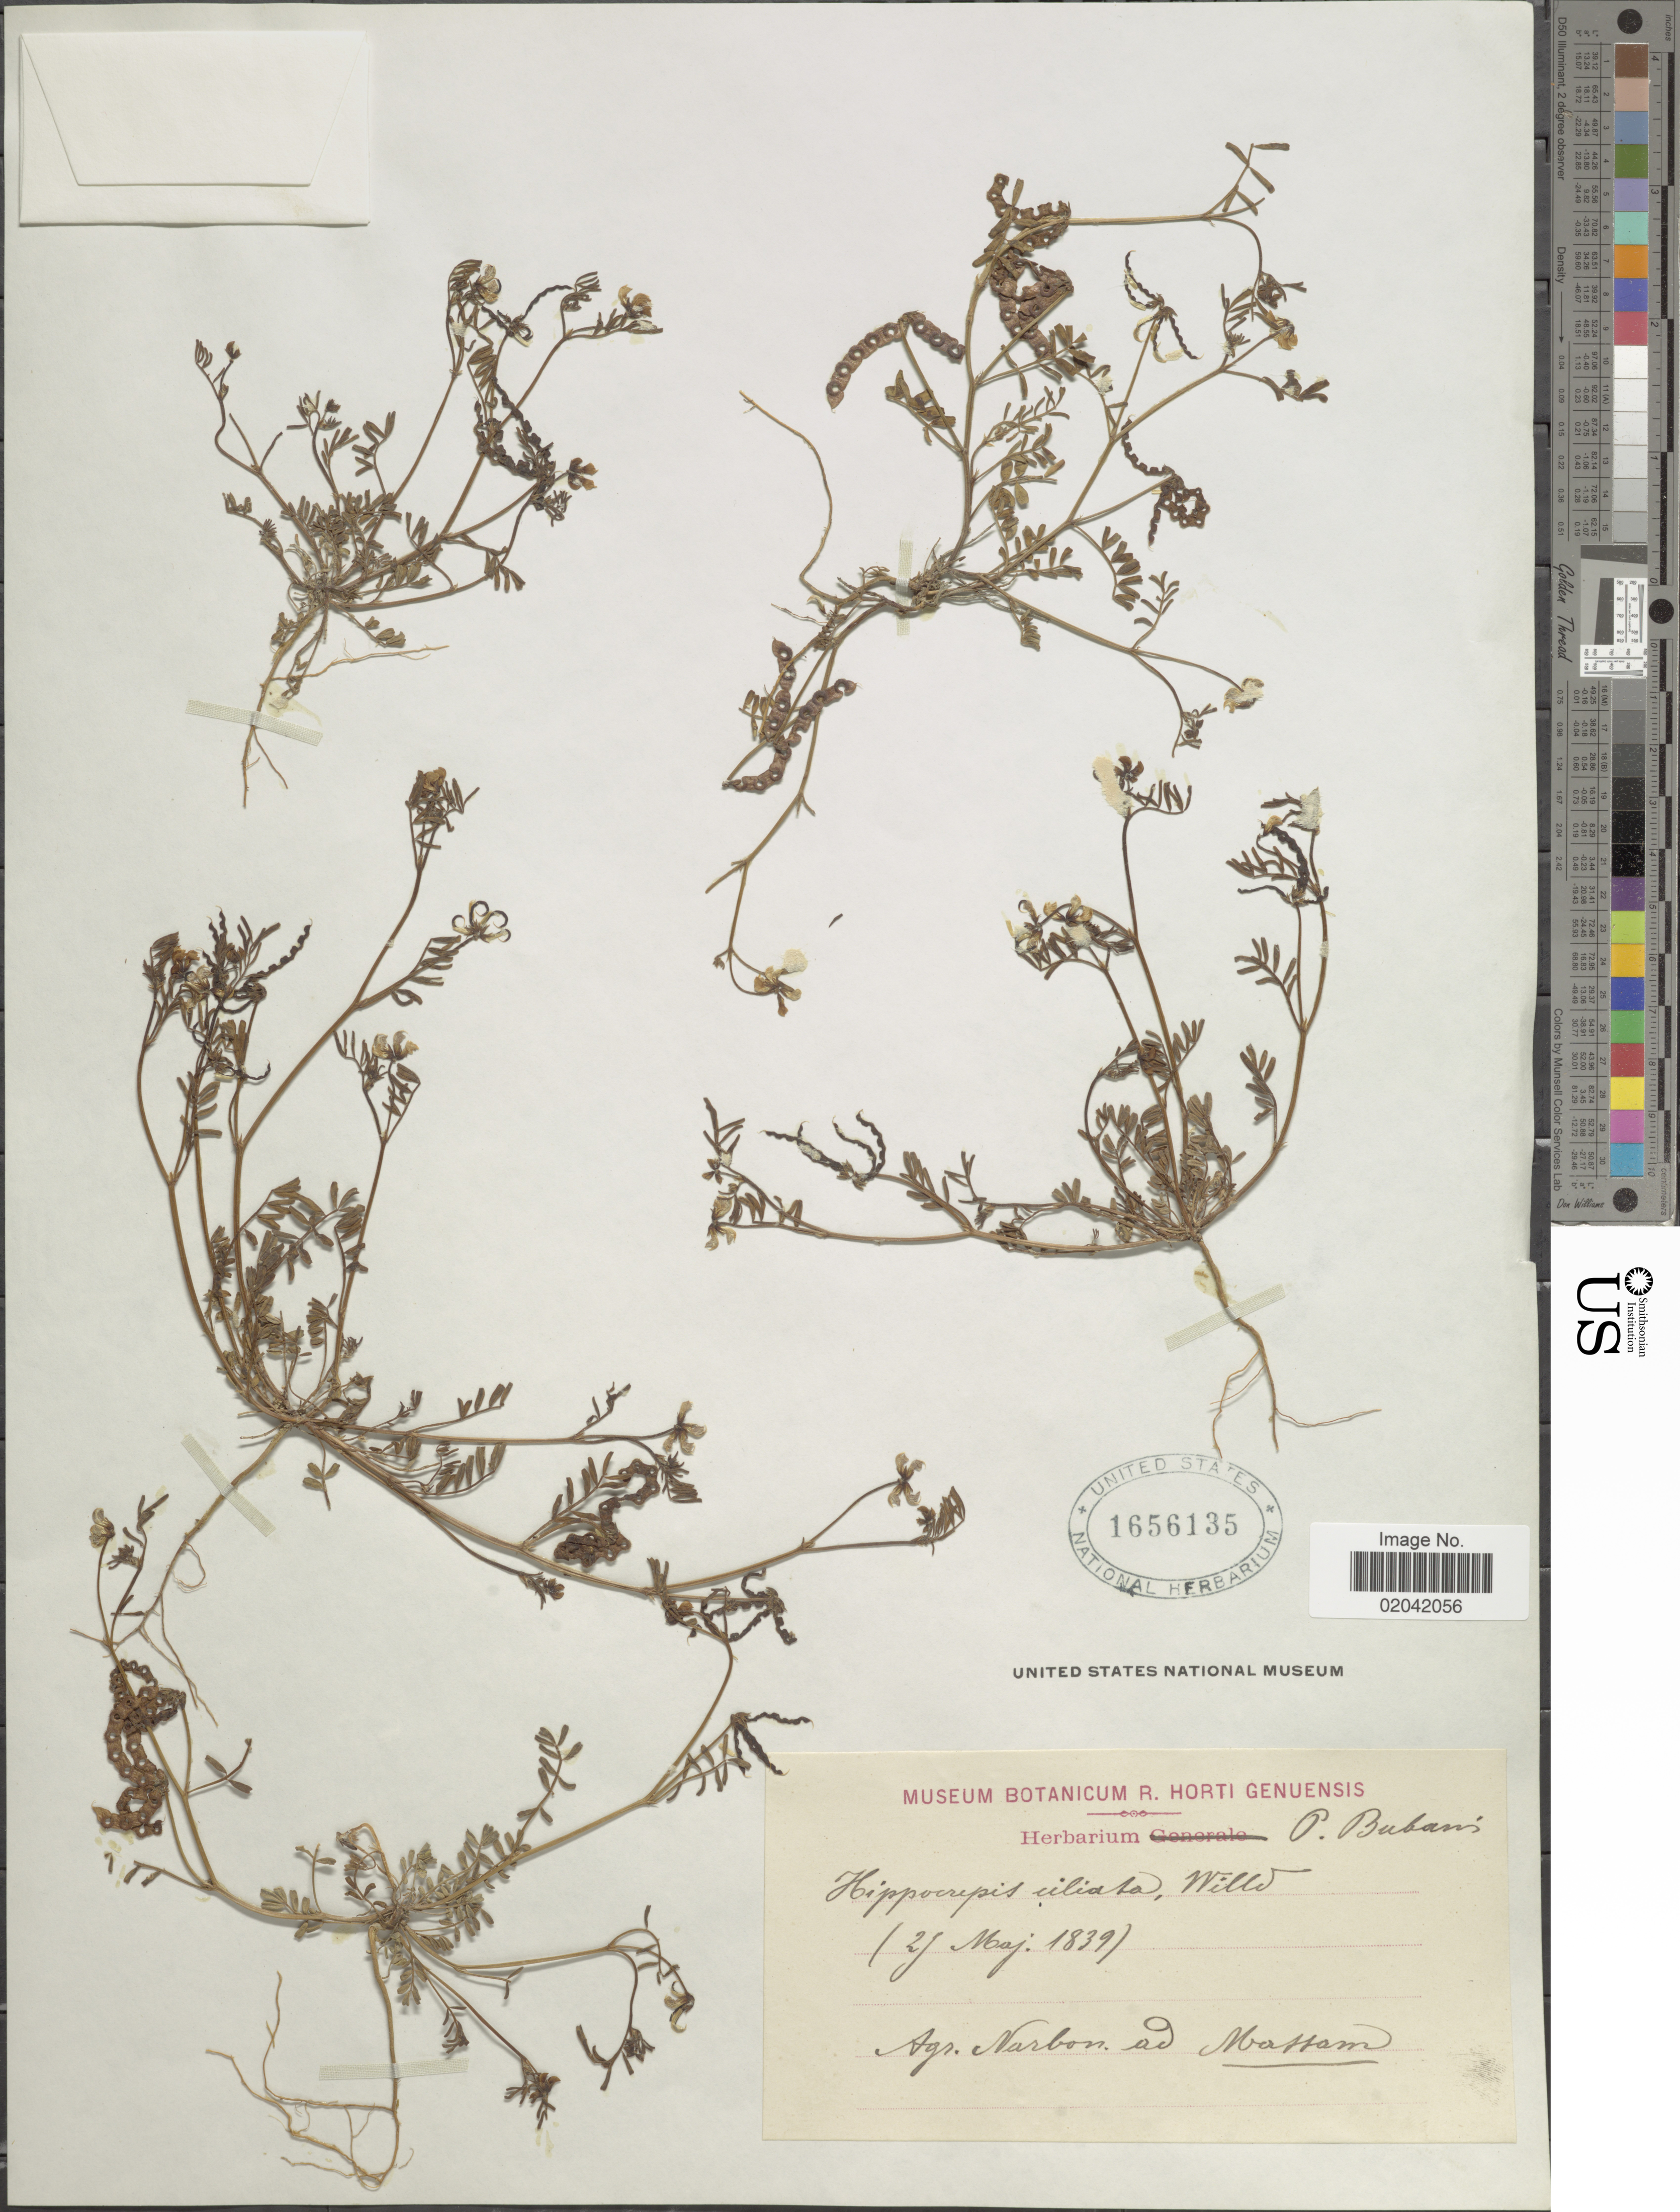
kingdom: Plantae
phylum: Tracheophyta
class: Magnoliopsida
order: Fabales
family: Fabaceae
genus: Hippocrepis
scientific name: Hippocrepis ciliata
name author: Willd.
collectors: ex herb. P. Bubani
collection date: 1939-05-28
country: France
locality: Arg. Narbon ad Massano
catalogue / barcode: US 1656135